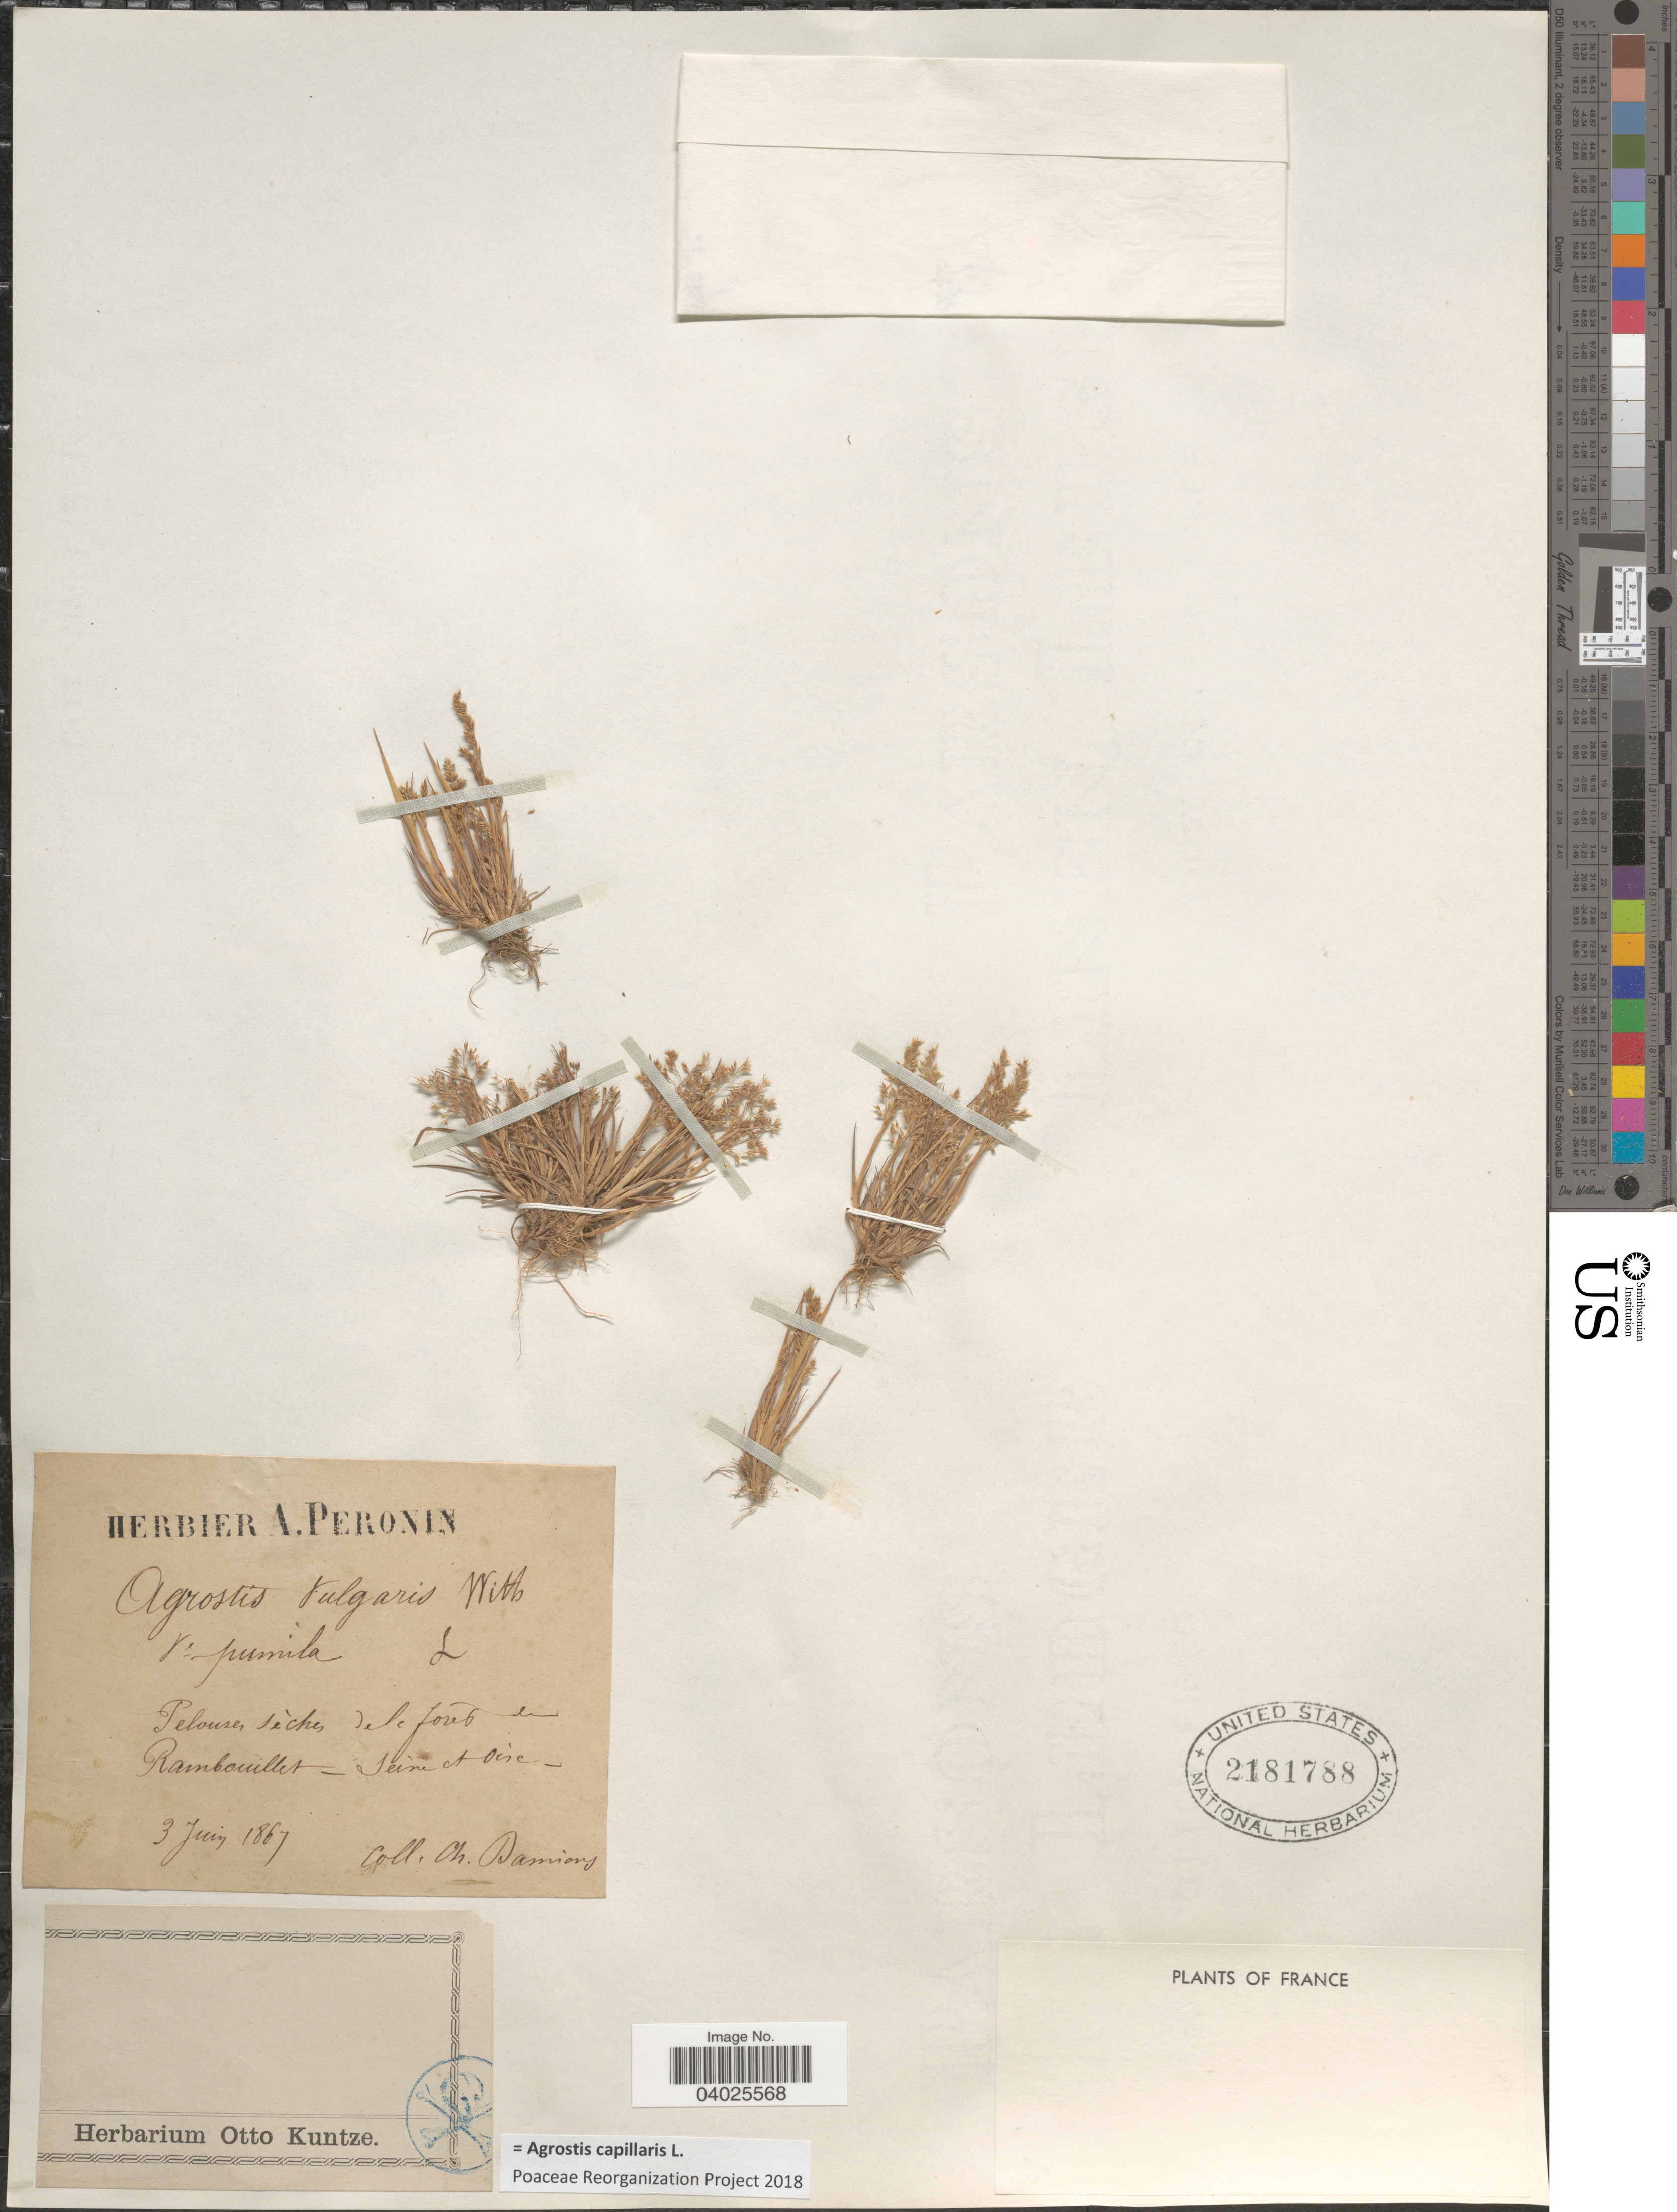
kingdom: Plantae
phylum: Tracheophyta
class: Liliopsida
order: Poales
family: Poaceae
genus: Agrostis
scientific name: Agrostis capillaris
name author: L.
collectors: D. Clark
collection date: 1867-06-03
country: France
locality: Pelouse sèches de la foret du Rambouillet - Seine et Oise.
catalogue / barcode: US 2181788